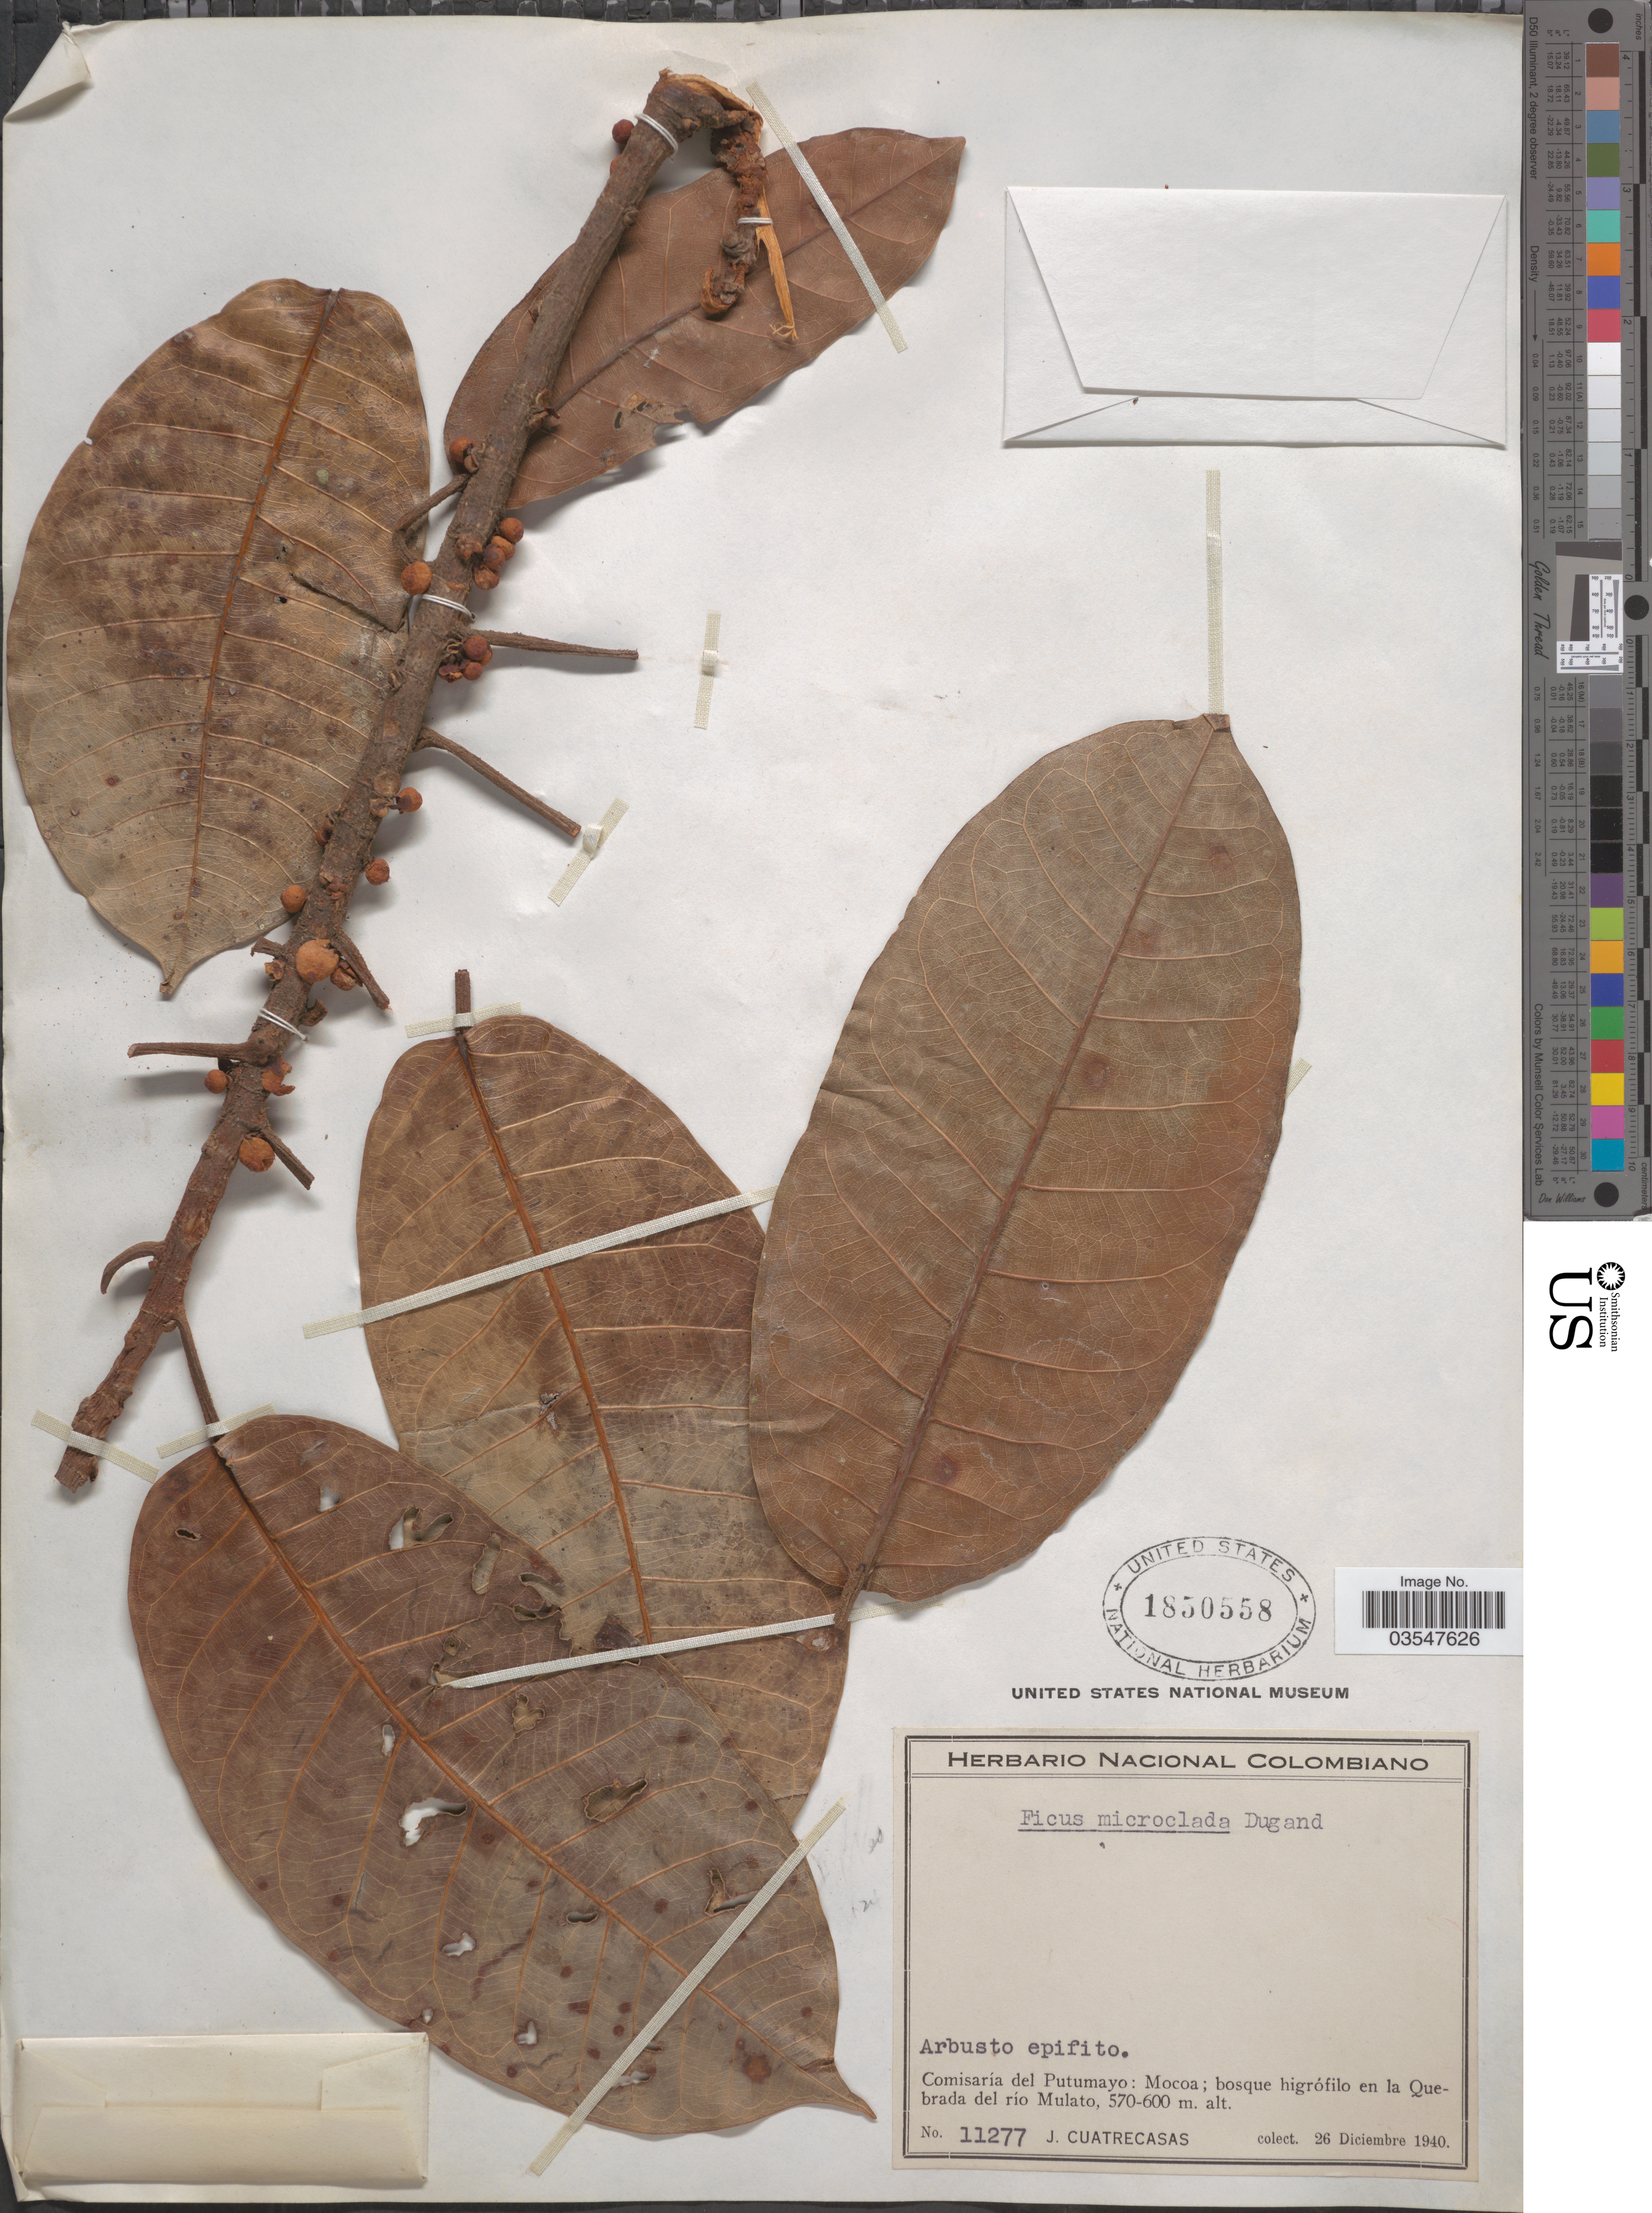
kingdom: Plantae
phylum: Tracheophyta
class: Magnoliopsida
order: Rosales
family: Moraceae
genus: Ficus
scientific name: Ficus microclada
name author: Dugand G.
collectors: J. Cuatrecasas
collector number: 11277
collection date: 1940-12-26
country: Colombia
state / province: Putumayo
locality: Comisaría del Putumayo: Mocoa; bosque higrófilo en la Quebrada del río Mulato.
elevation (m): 570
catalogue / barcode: US 1850558